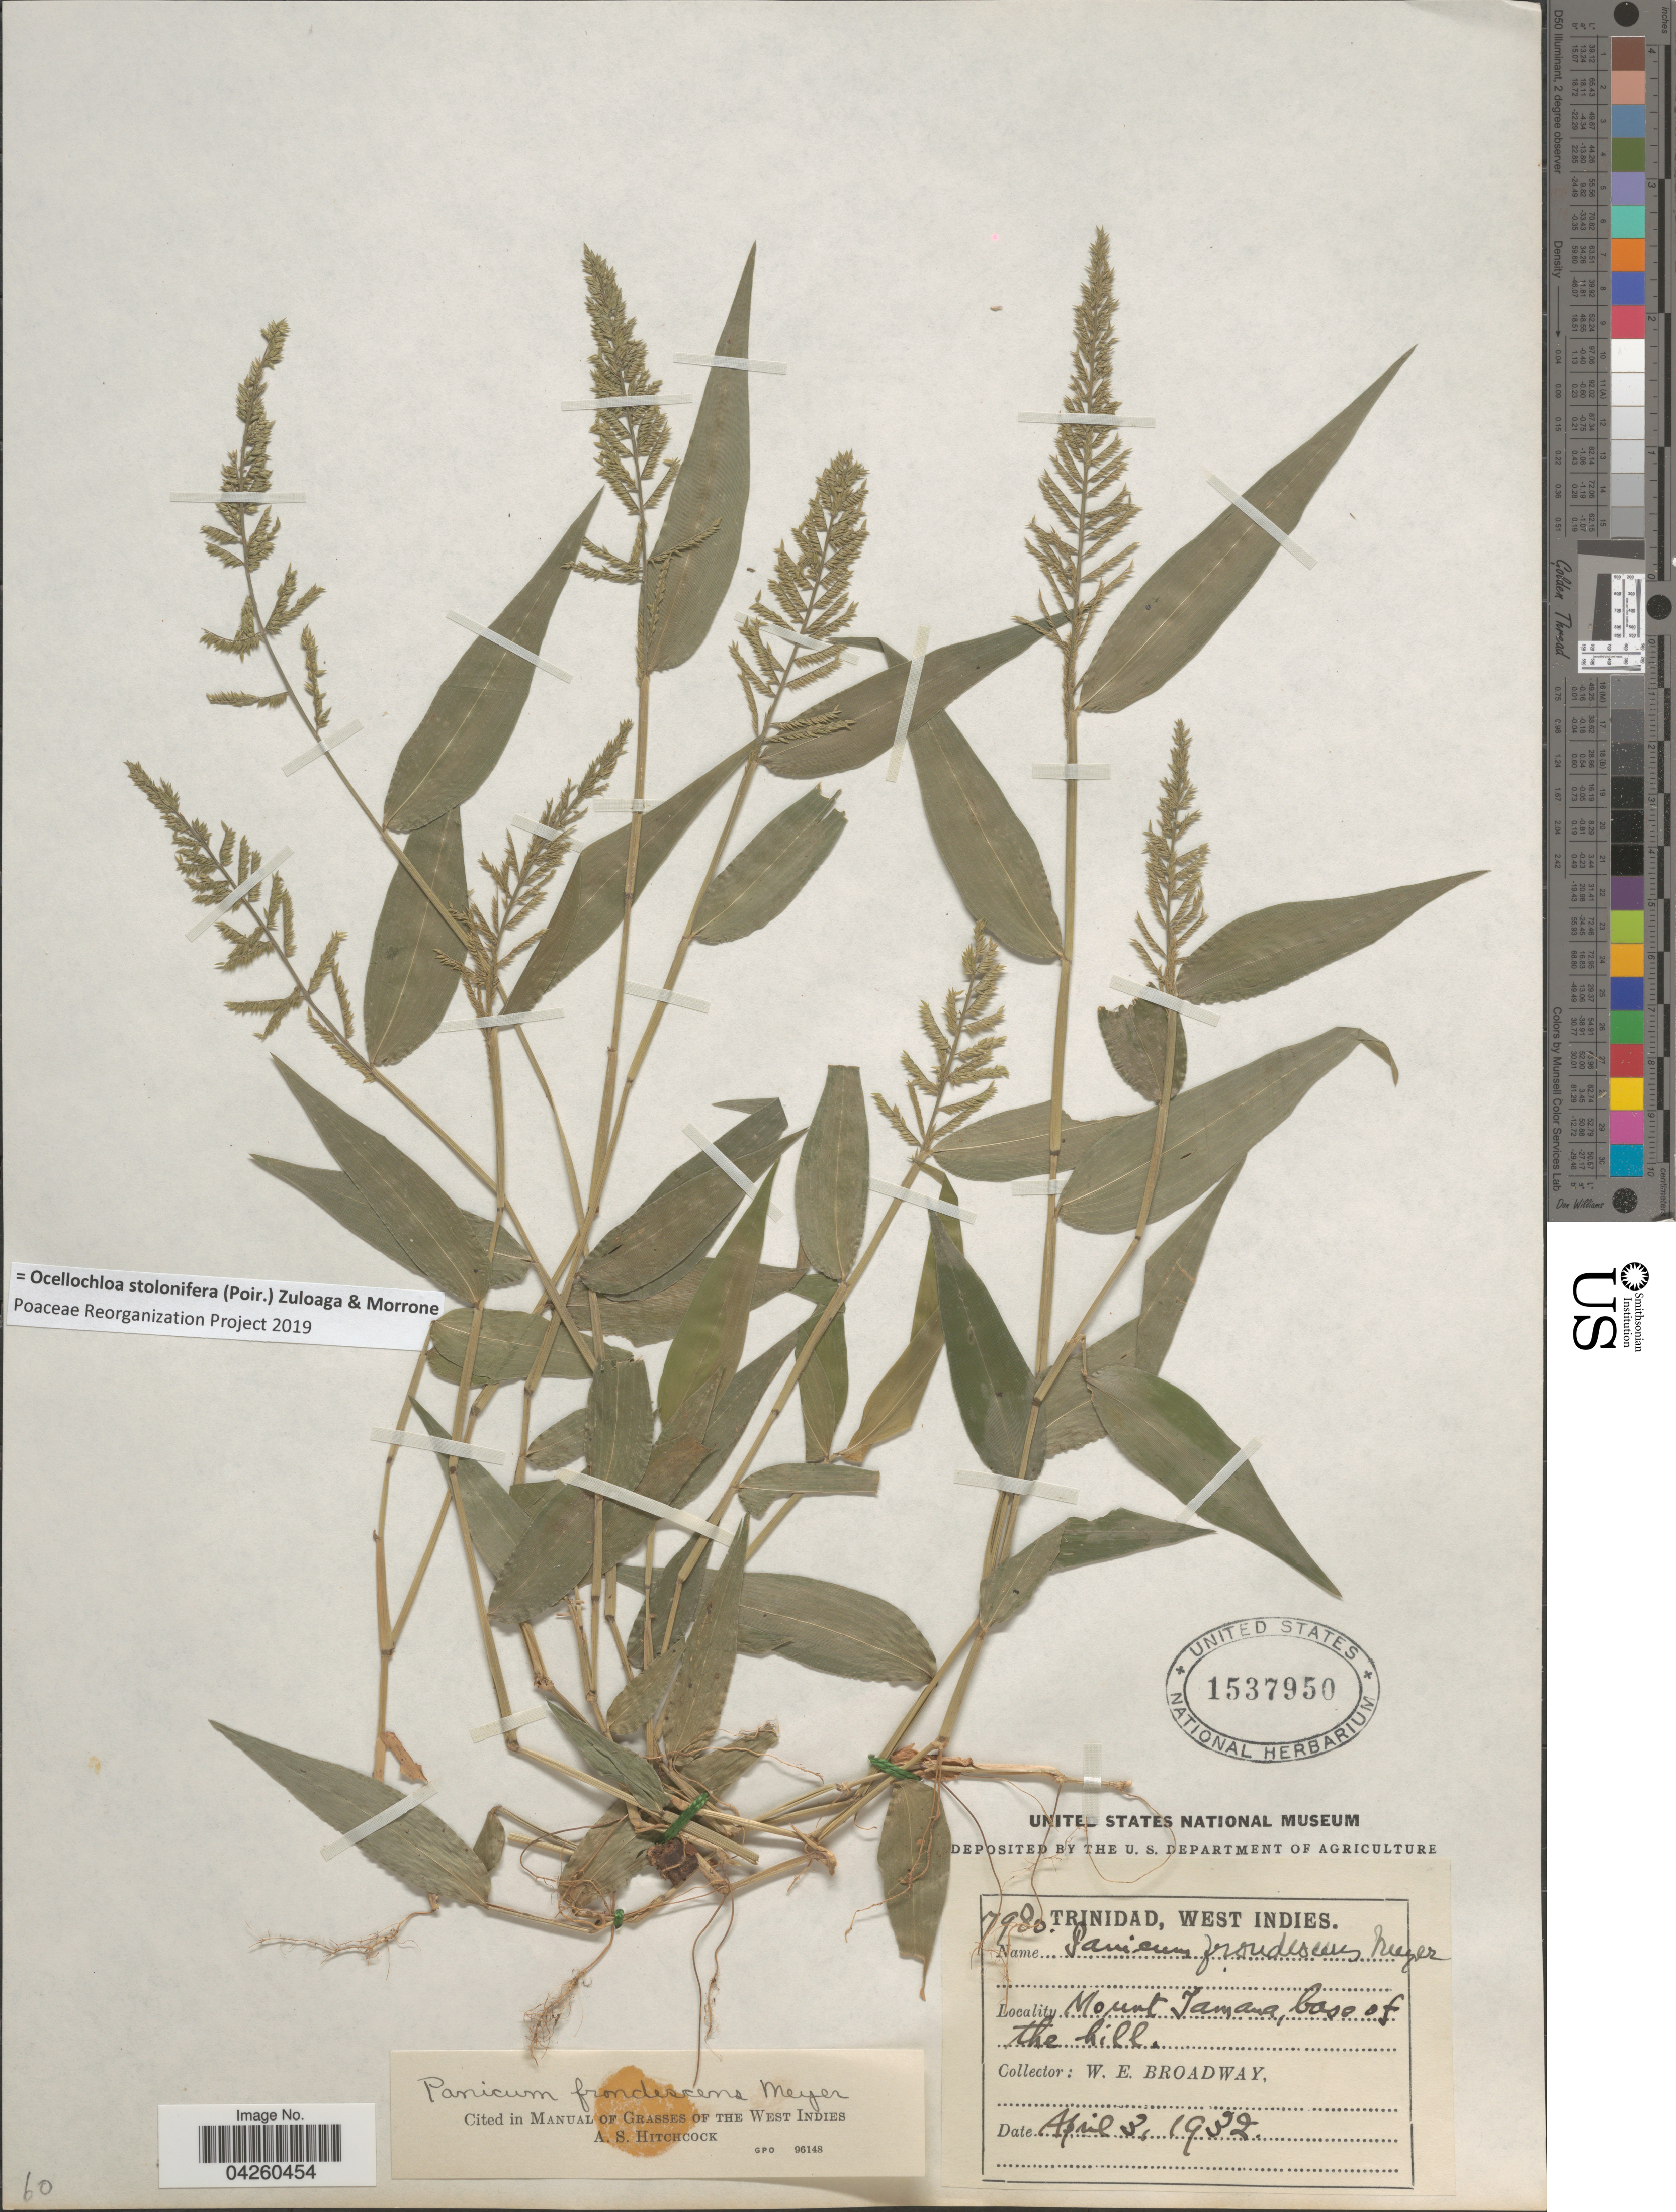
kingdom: Plantae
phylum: Tracheophyta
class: Liliopsida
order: Poales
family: Poaceae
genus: Ocellochloa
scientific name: Ocellochloa stolonifera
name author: (Poir.) Zuloaga & Morrone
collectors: W. E. Broadway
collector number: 7980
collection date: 1932-04-03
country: Trinidad and Tobago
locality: Trinidad, West Indies. Mount Jamana, base of the hill.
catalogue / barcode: US 1537950